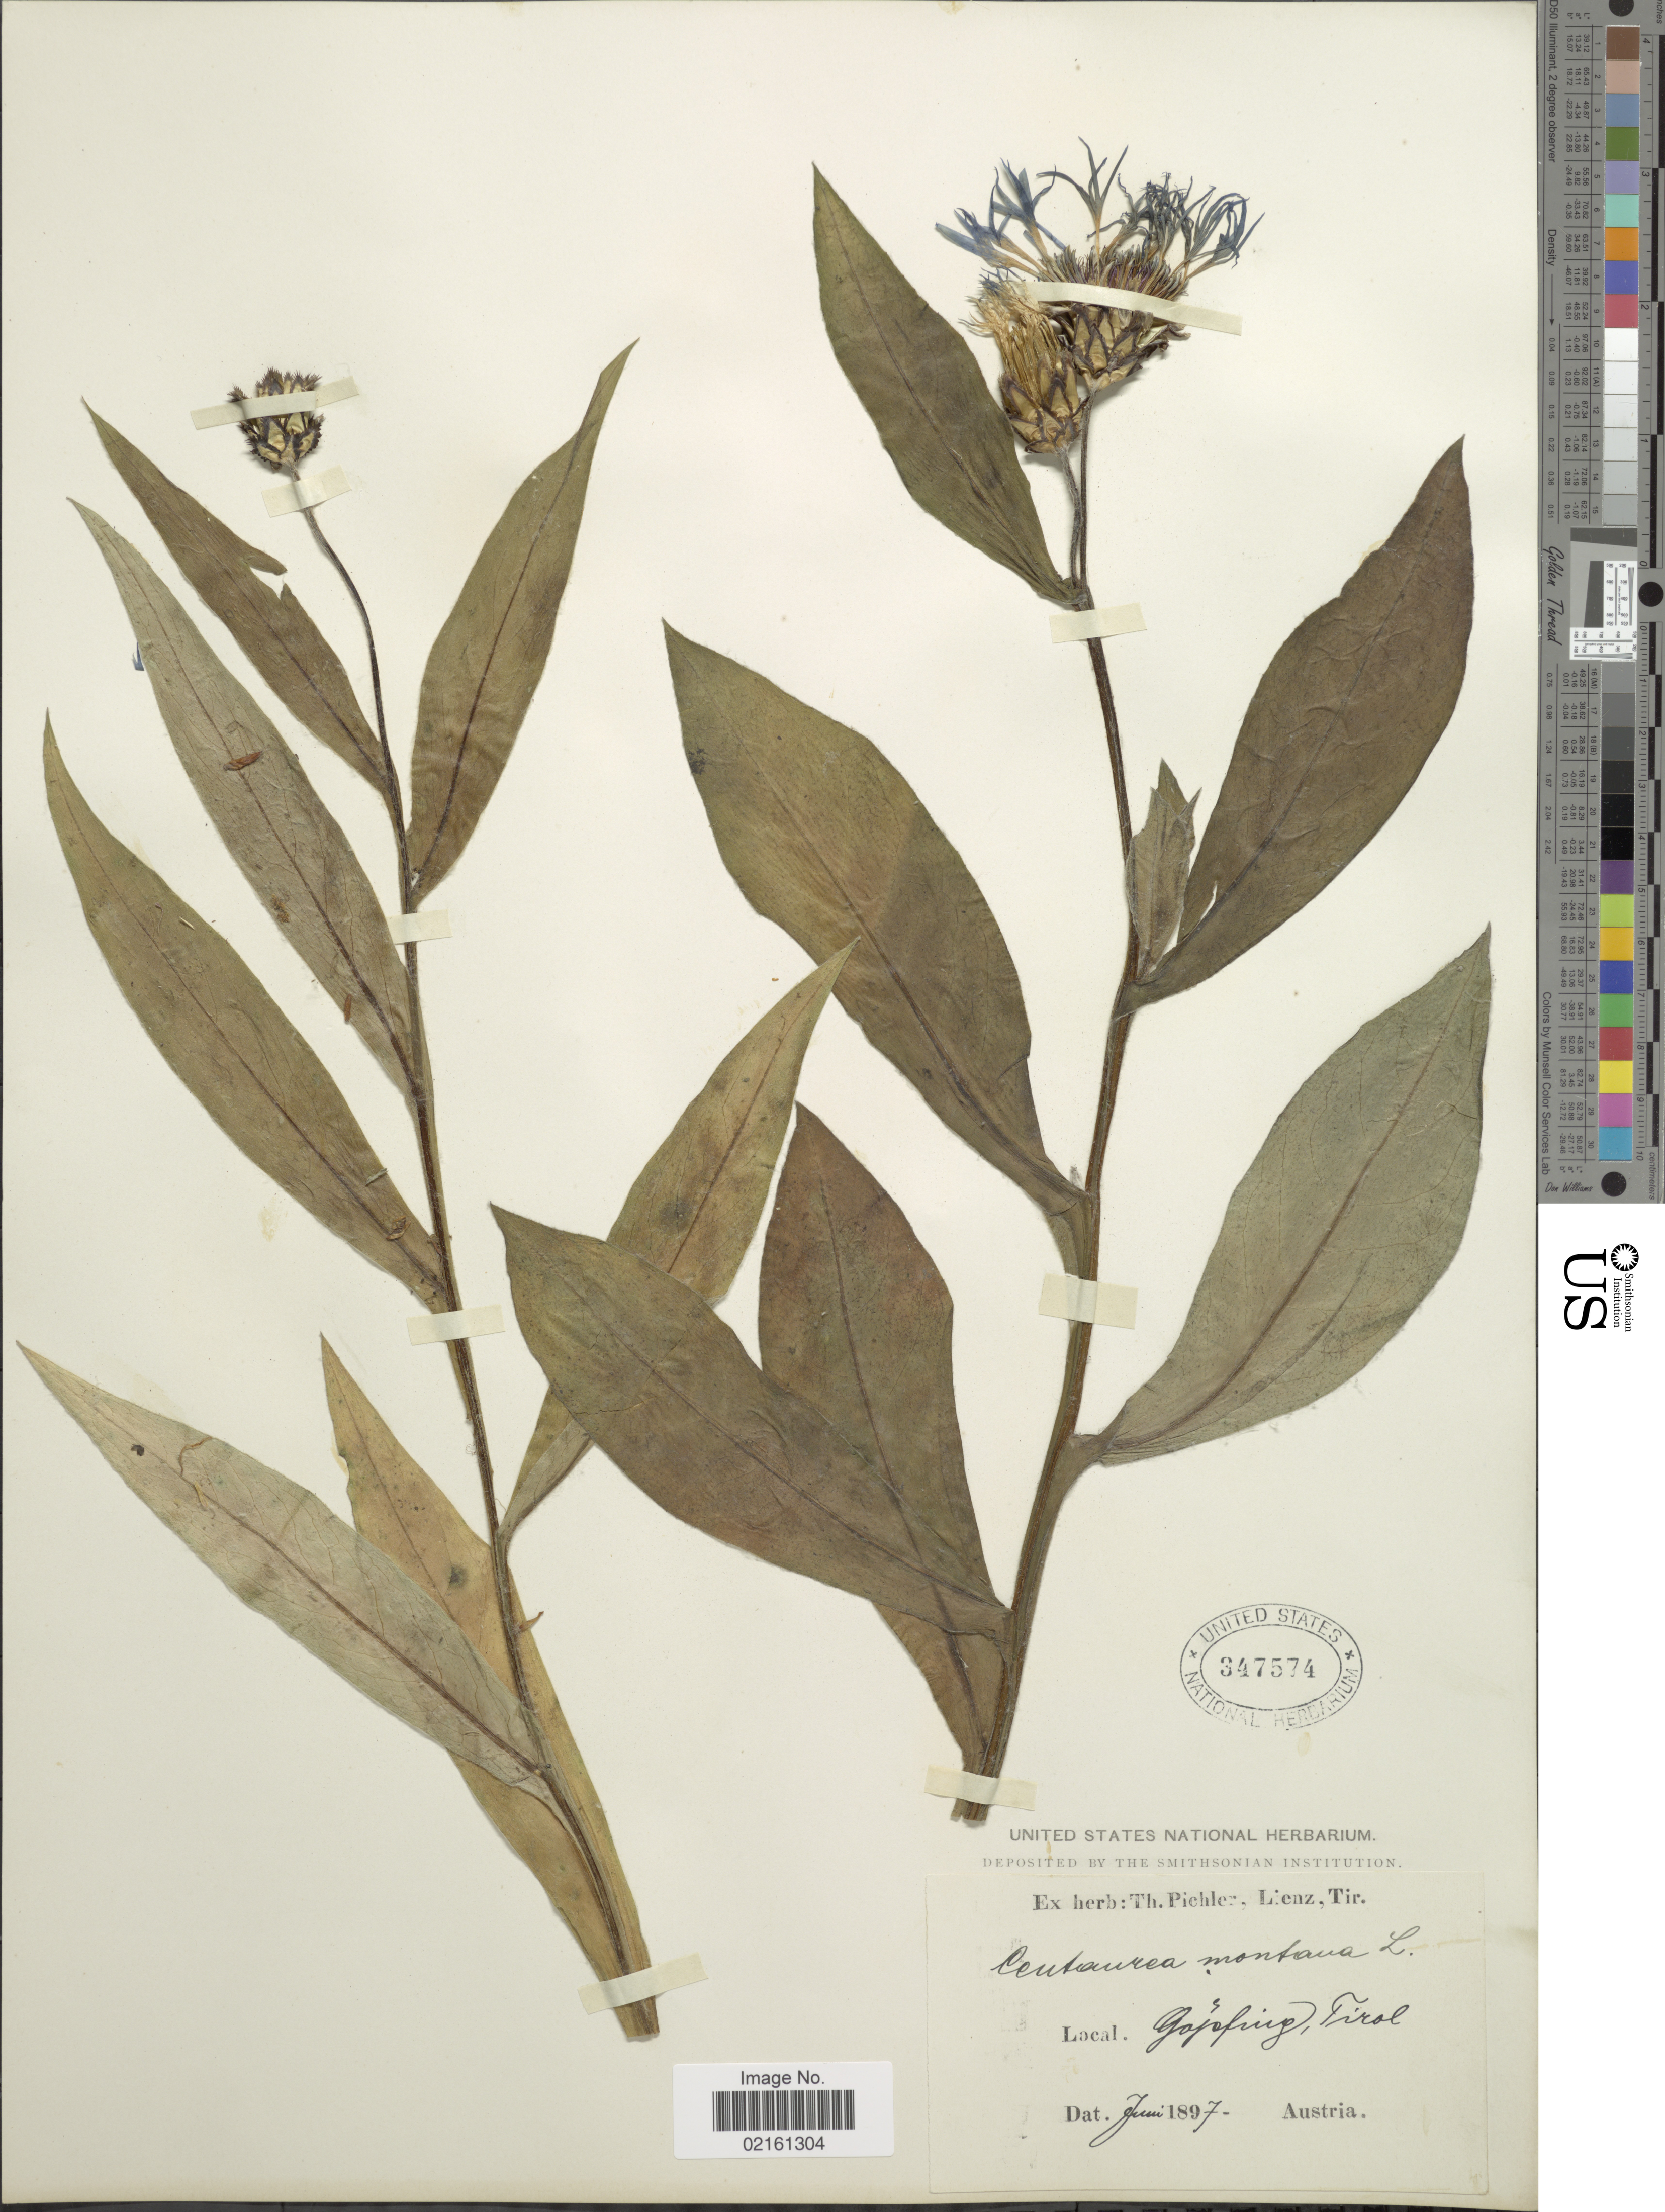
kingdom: Plantae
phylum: Tracheophyta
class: Magnoliopsida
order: Asterales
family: Asteraceae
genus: Centaurea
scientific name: Centaurea montana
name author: L.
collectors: ex herb. T. Pichler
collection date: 1897-06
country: Austria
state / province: Tirol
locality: Gajofinge [interpreted]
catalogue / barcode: US 347574